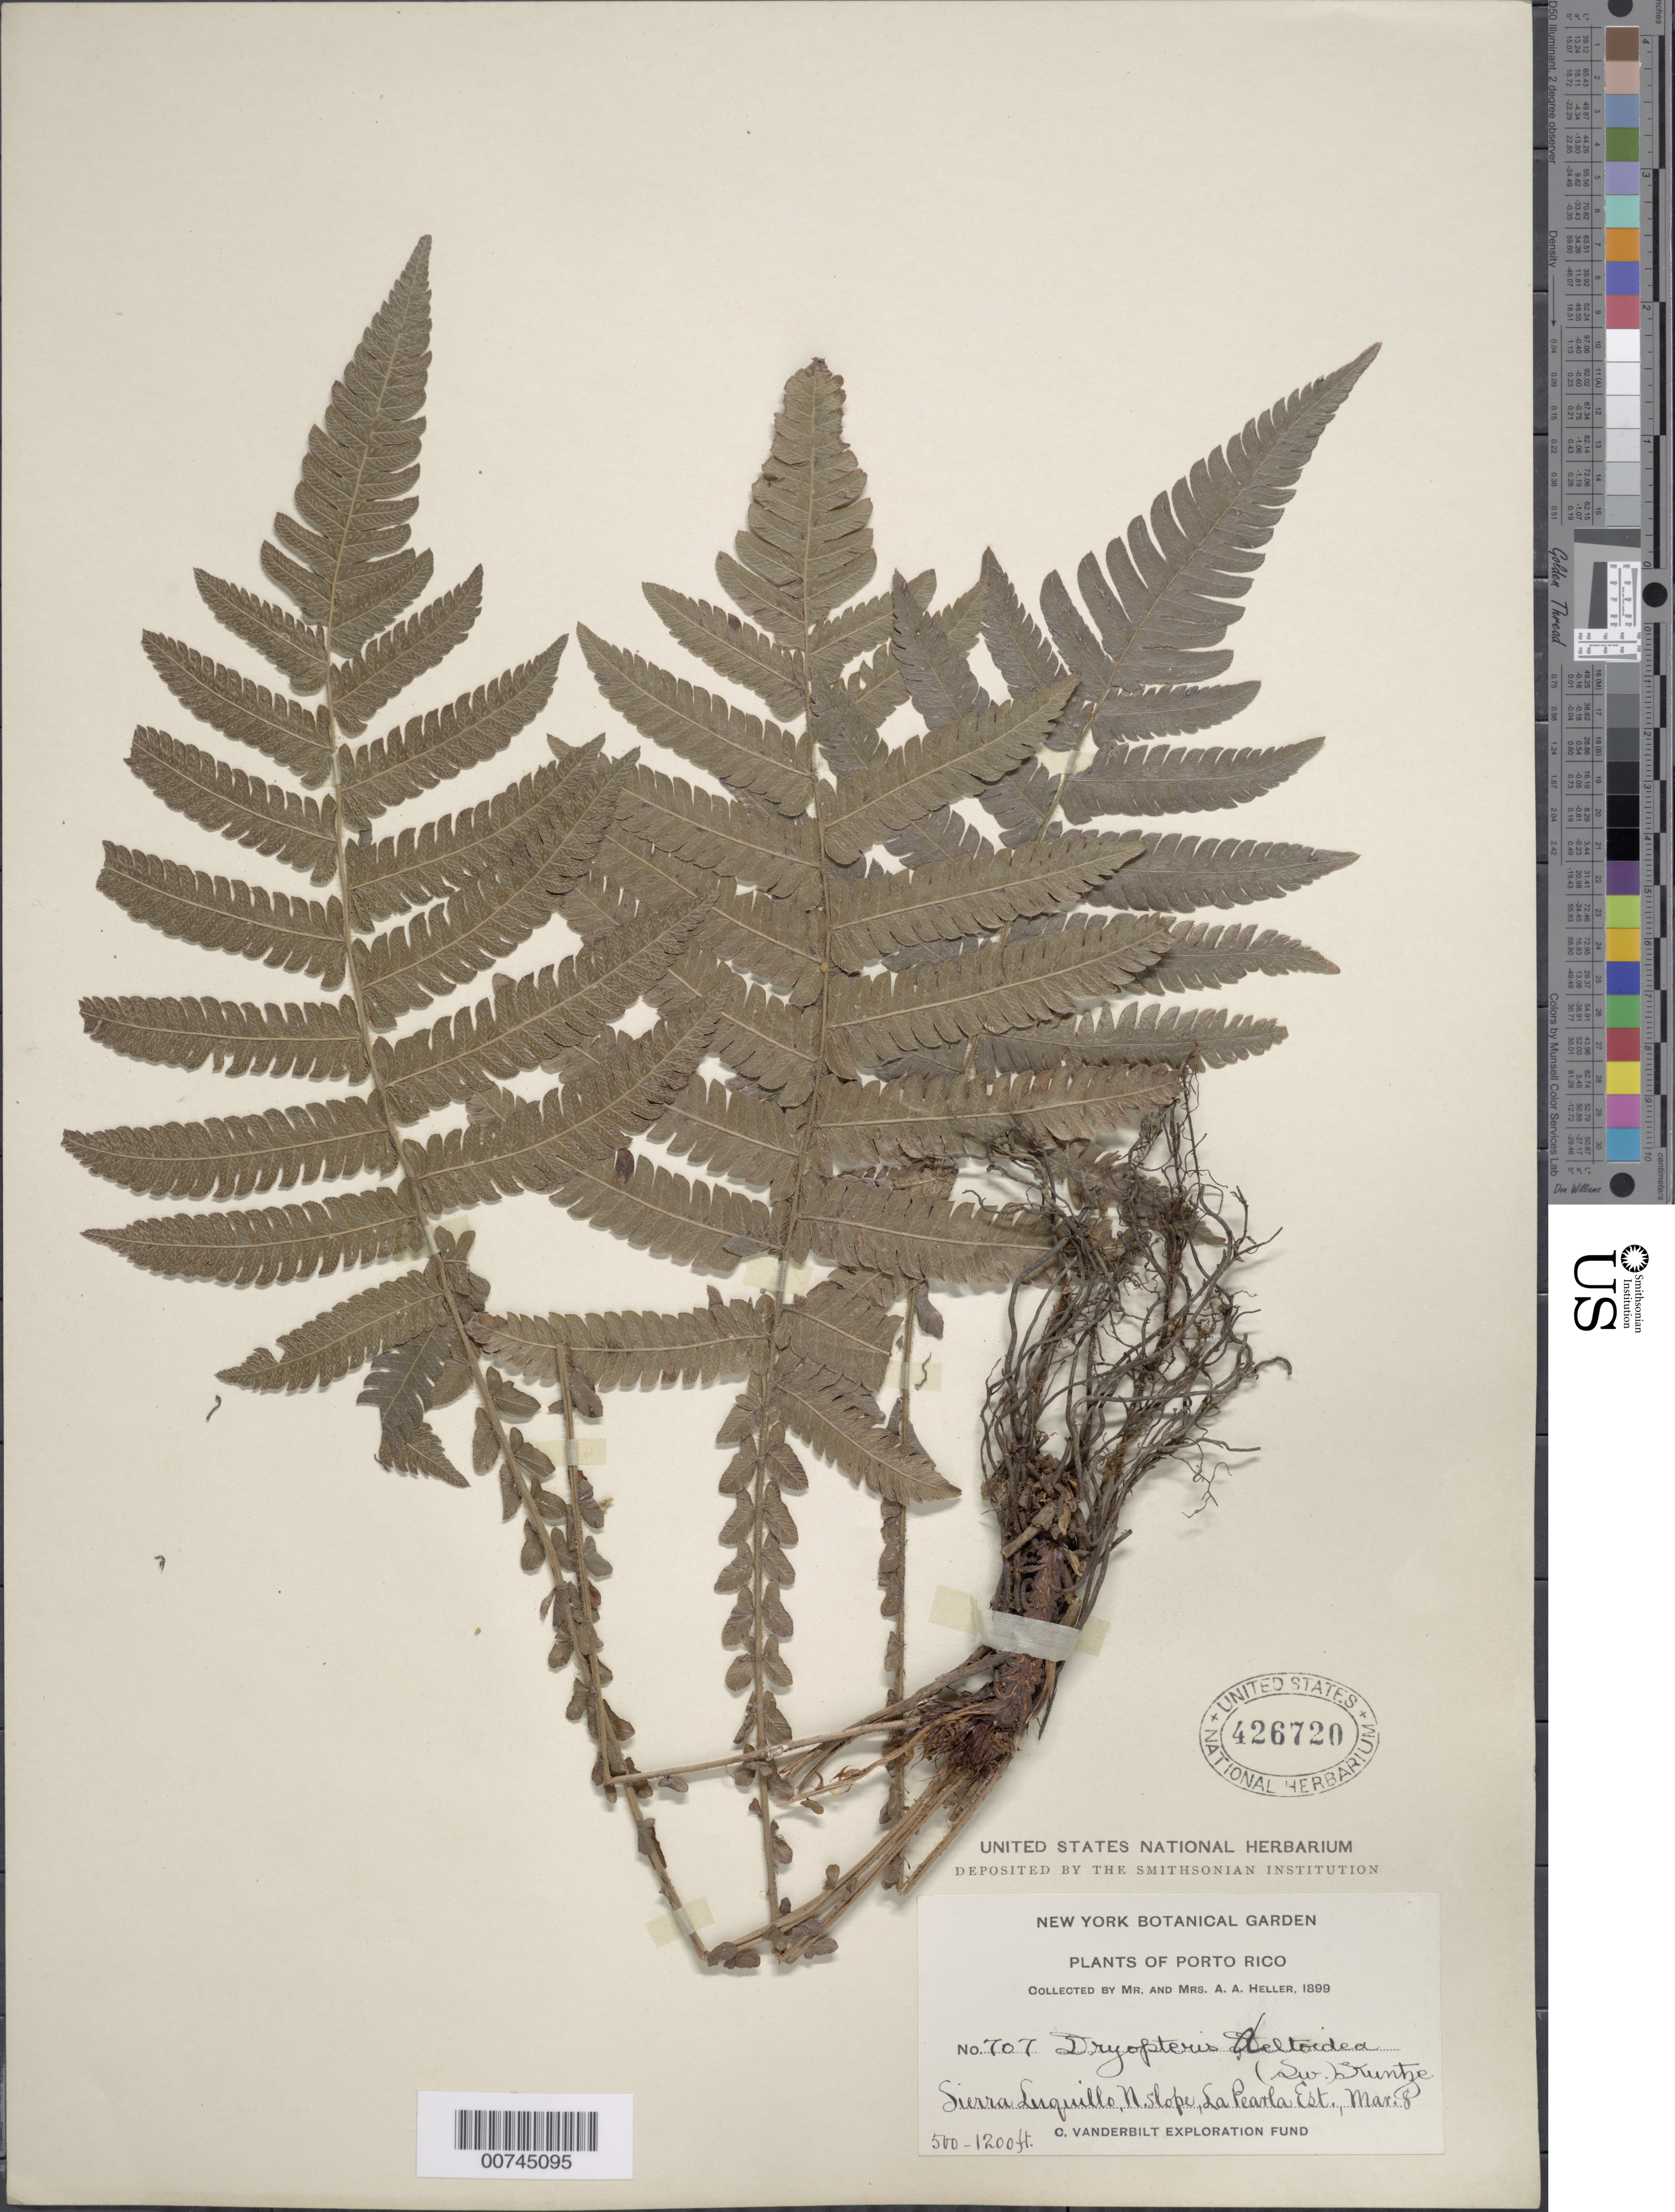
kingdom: Plantae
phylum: Tracheophyta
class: Polypodiopsida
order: Polypodiales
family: Thelypteridaceae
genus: Steiropteris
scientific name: Steiropteris deltoidea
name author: (Sw.) Pic. Serm.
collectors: A. A. Heller & E. G. Heller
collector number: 707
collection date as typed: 08 Mar 1899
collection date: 1899-03-08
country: Puerto Rico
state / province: Luquillo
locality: Sierra de Luquillo, North slope, La Pearla Est.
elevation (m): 152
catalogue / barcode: US 426720